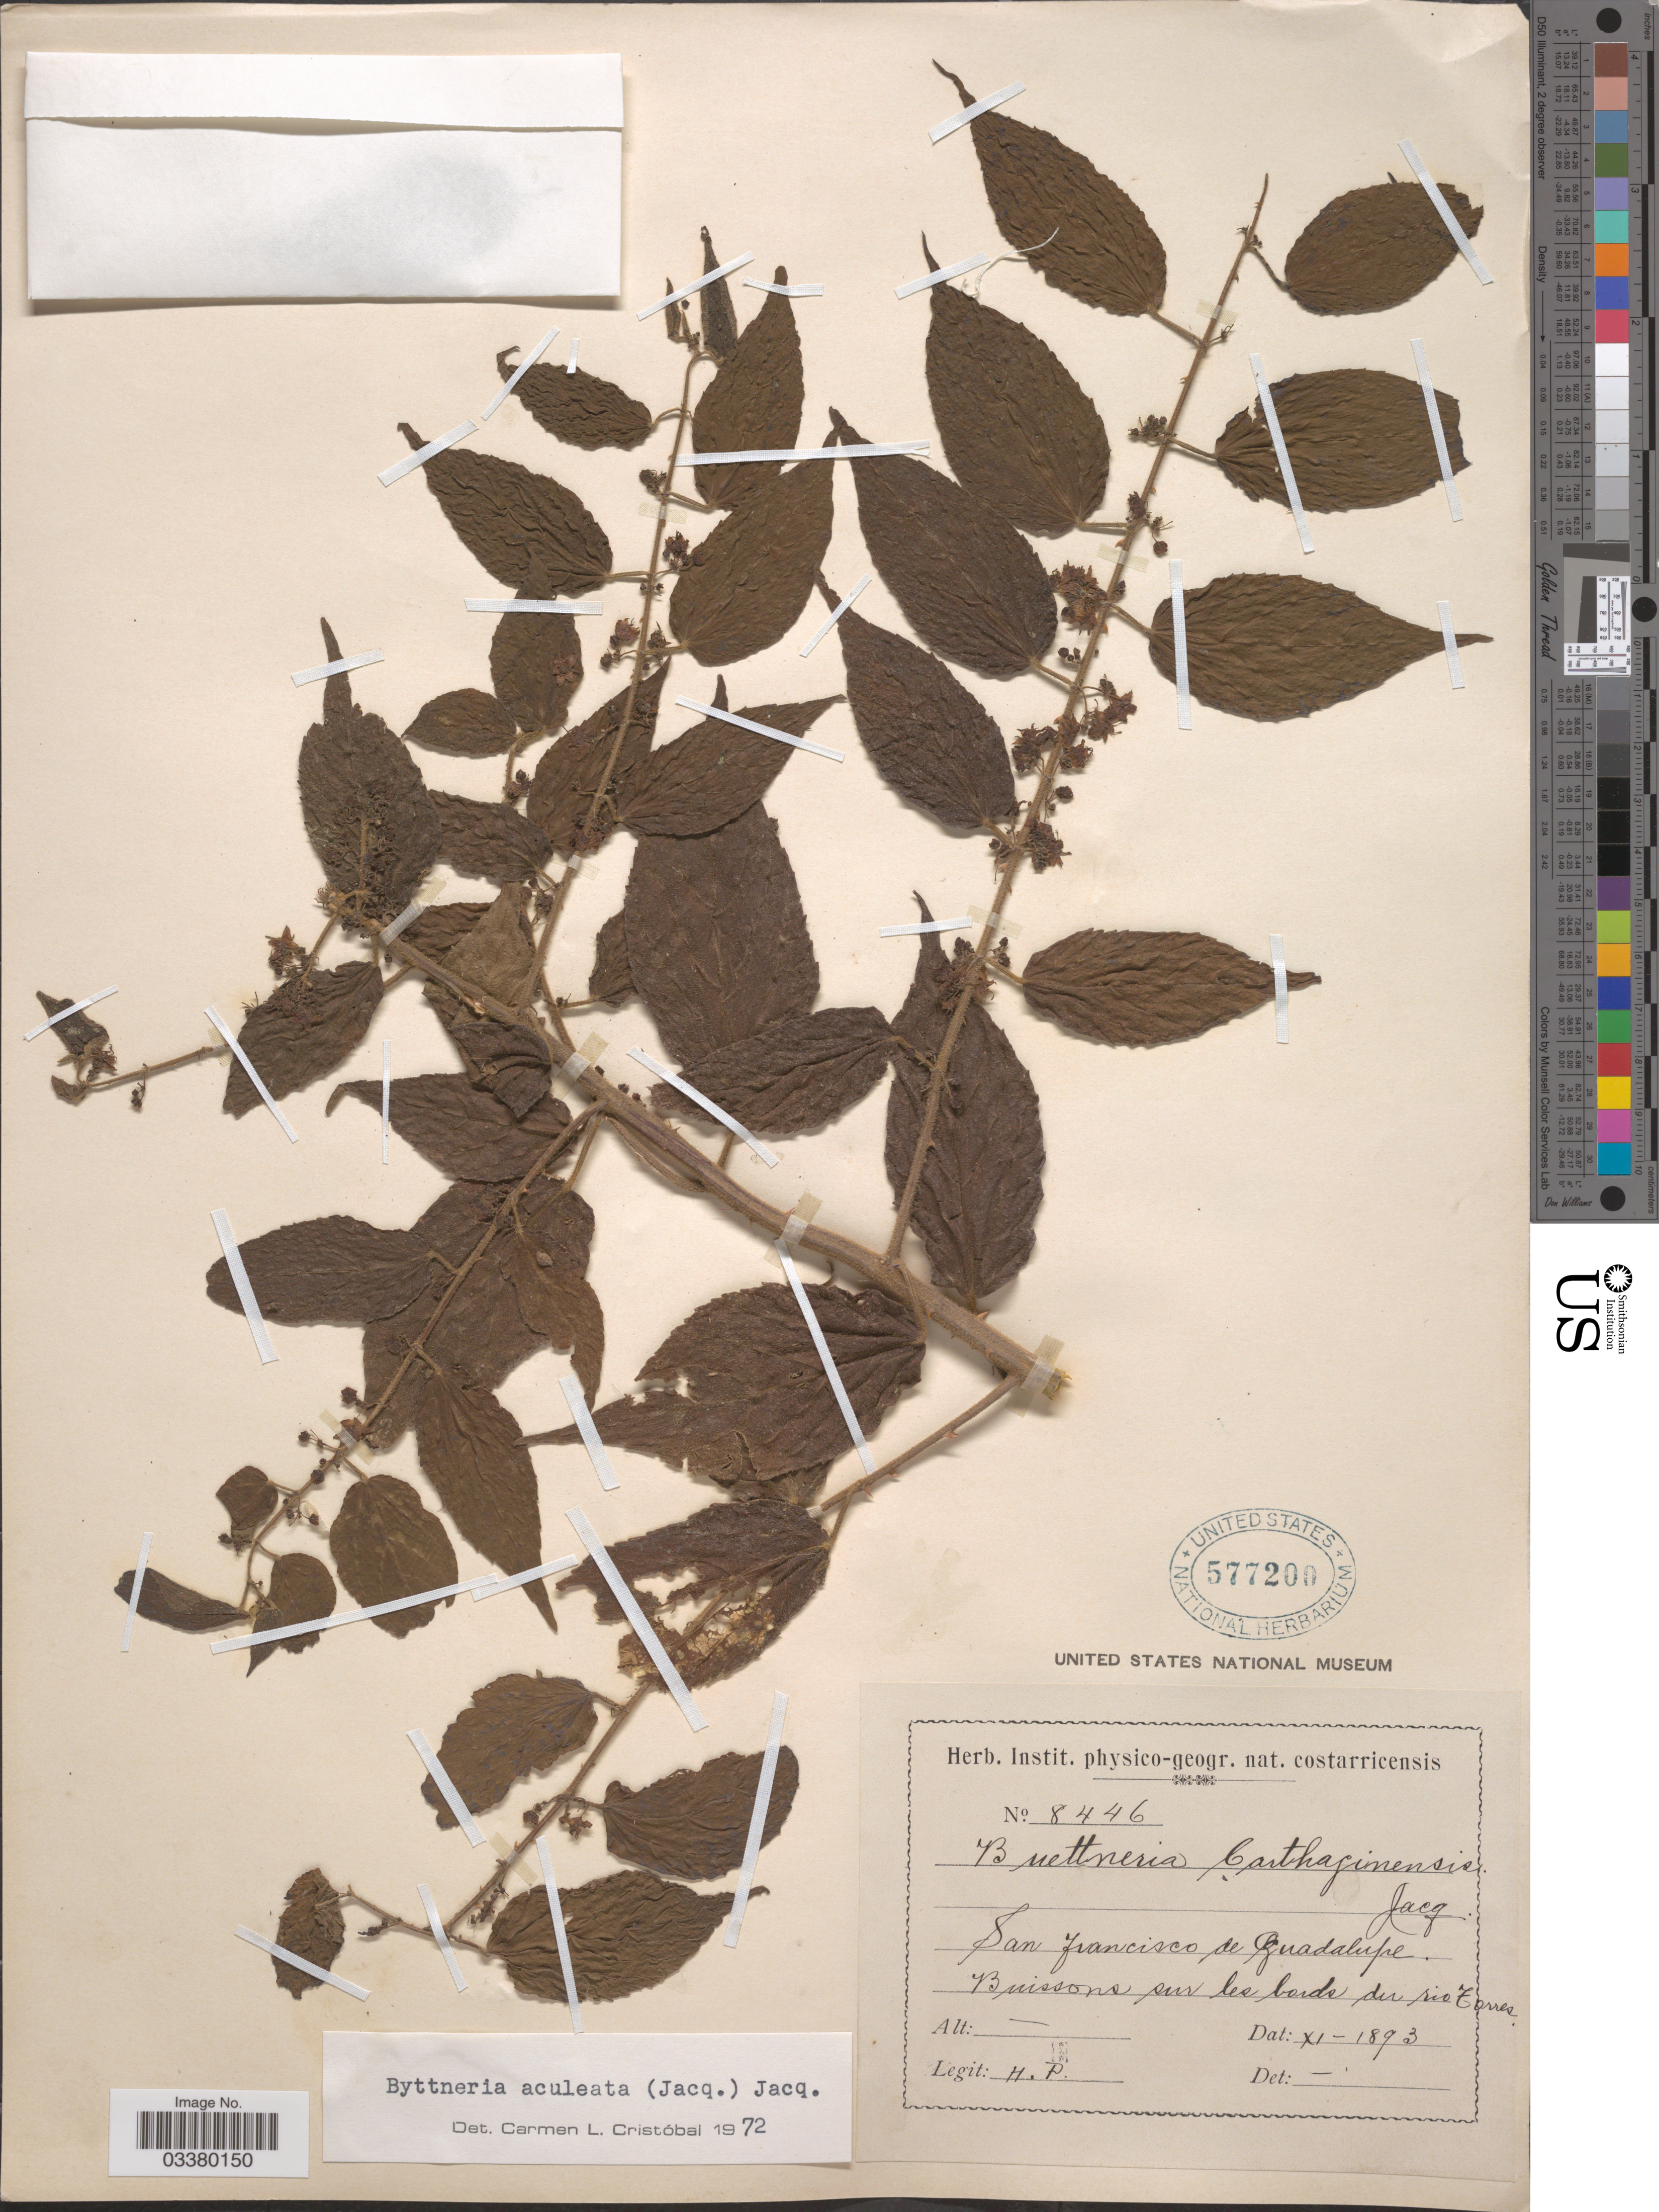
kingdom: Plantae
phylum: Tracheophyta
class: Magnoliopsida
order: Malvales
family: Malvaceae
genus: Byttneria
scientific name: Byttneria aculeata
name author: (Jacq.) Jacq.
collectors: H. P.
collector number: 8446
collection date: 1893-11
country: Costa Rica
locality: San Francisco de Guadalupe. Buissons sur les bords du rio Torres.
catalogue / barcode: US 577200